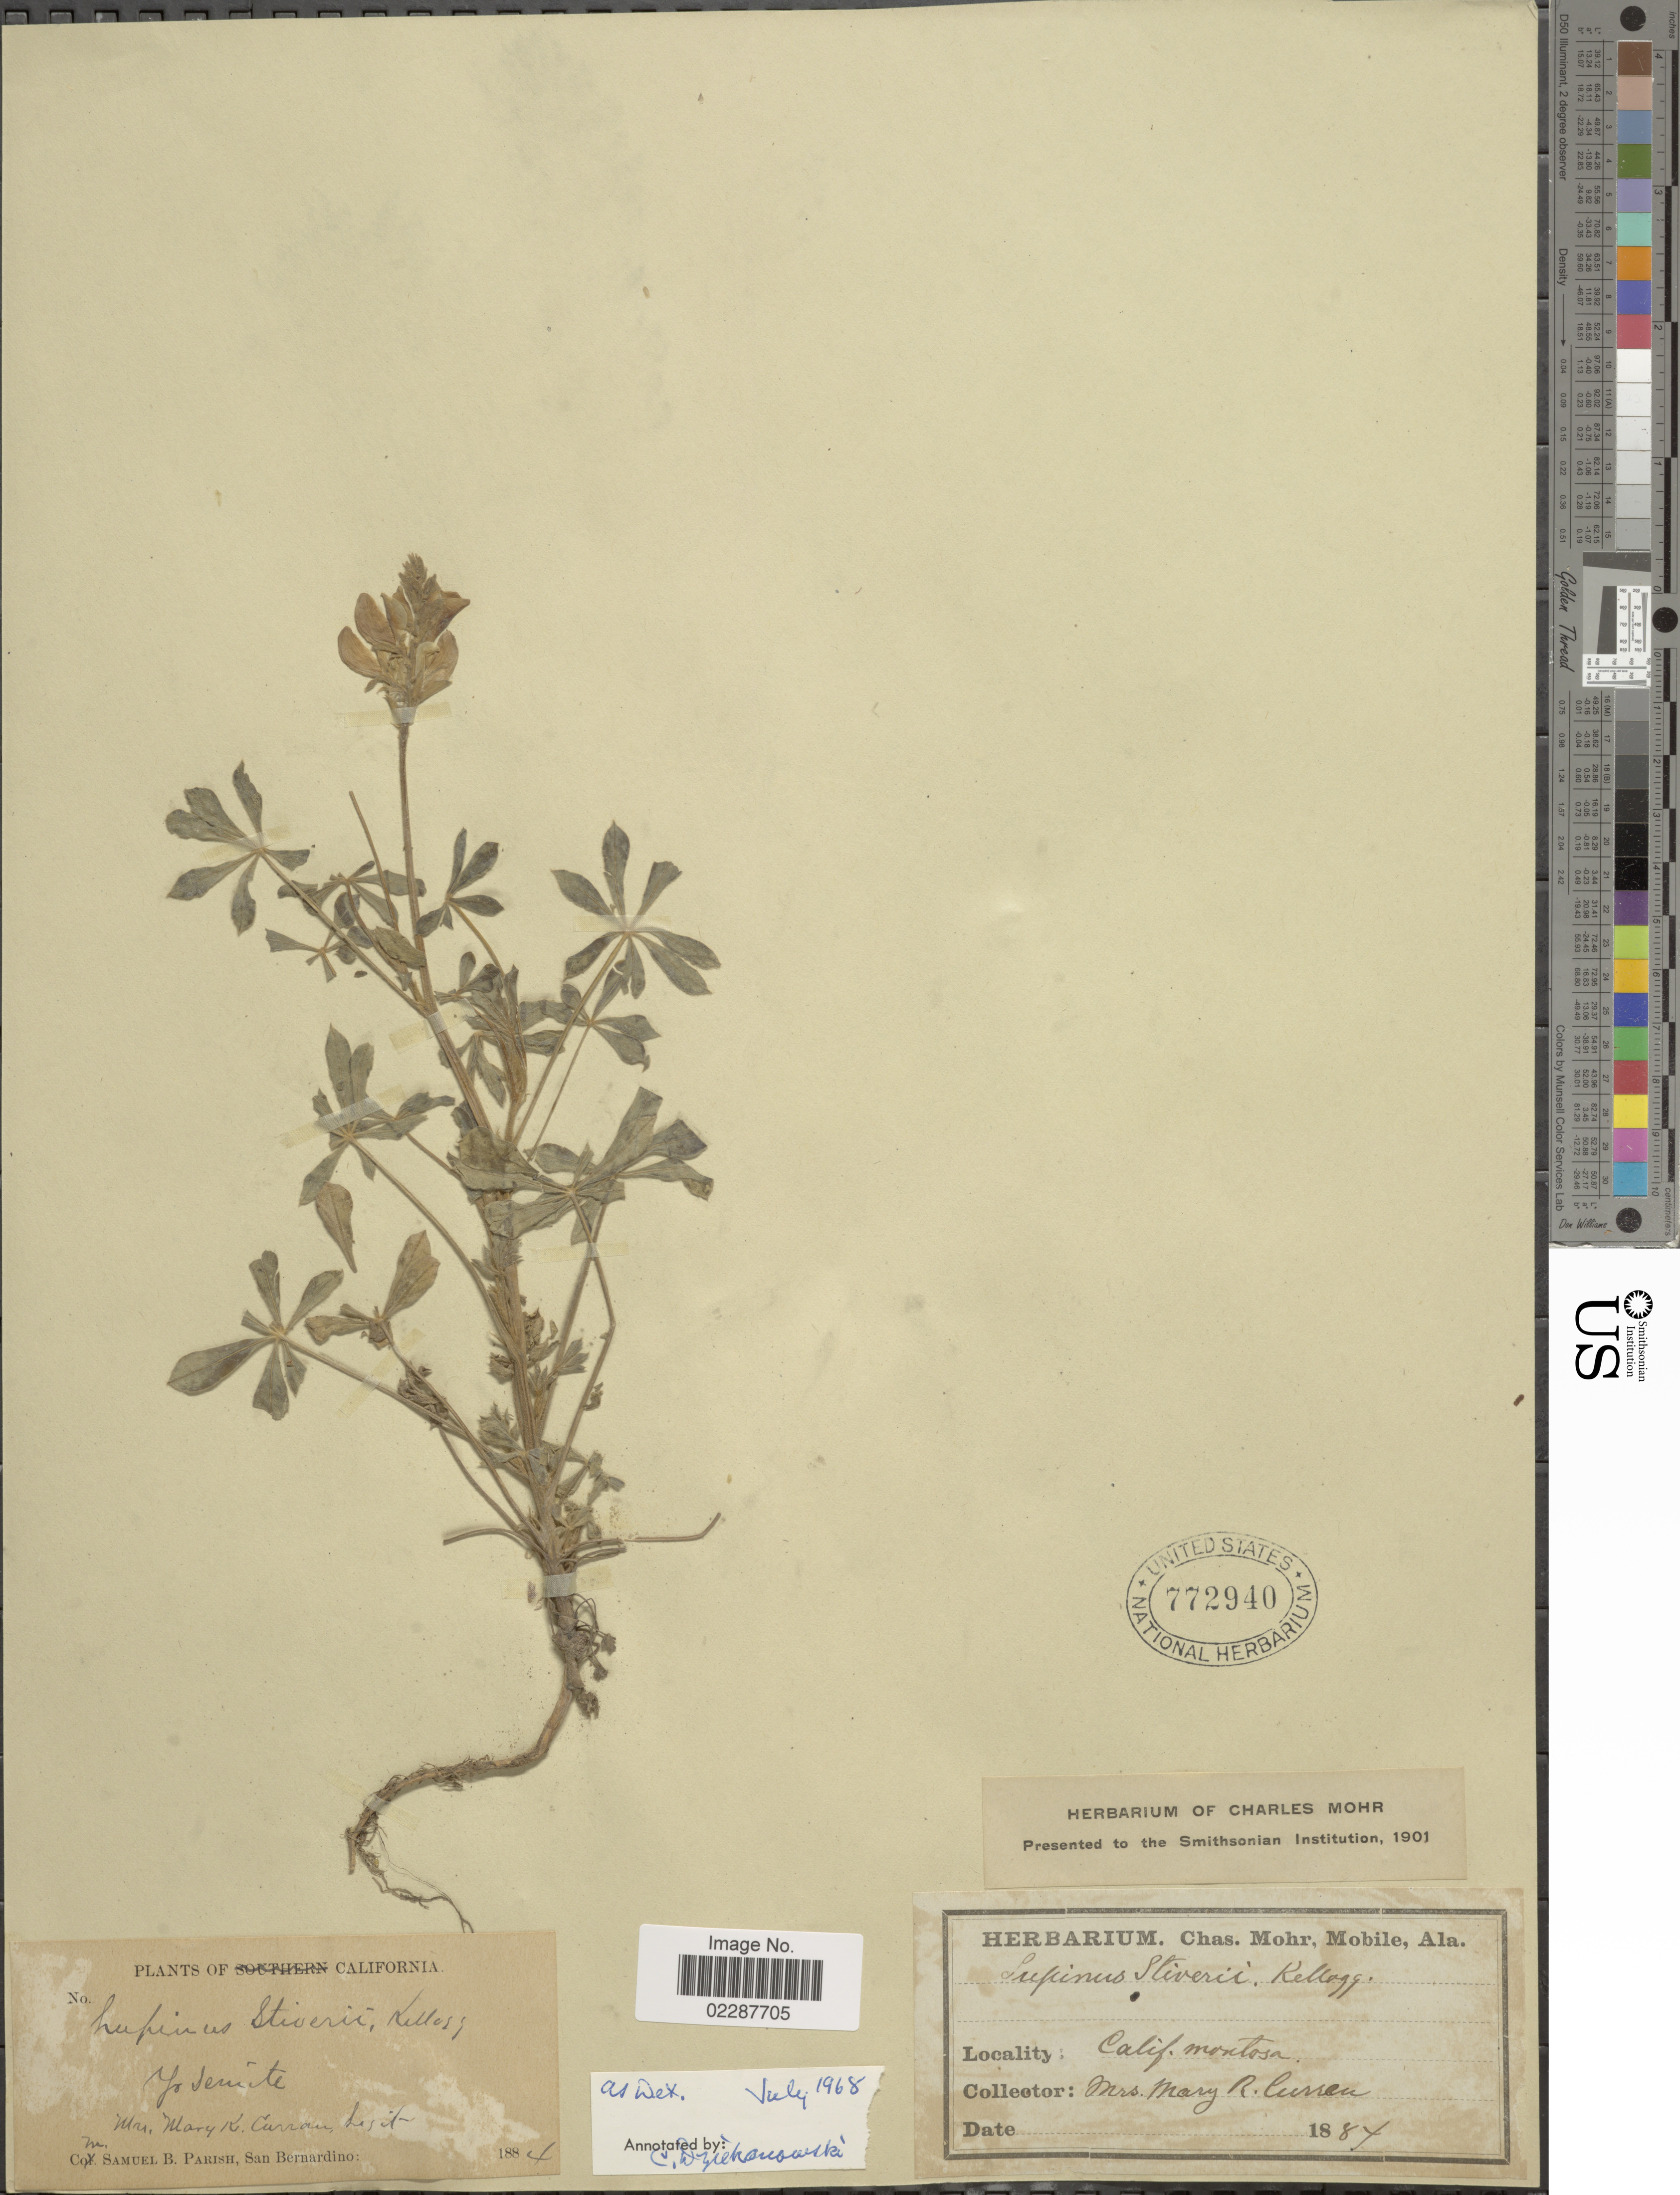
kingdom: Plantae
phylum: Tracheophyta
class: Magnoliopsida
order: Fabales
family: Fabaceae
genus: Lupinus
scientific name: Lupinus stiversii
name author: Kellogg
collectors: M. K. Curran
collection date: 1884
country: United States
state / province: California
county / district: Mariposa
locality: Yosemite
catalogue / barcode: US 772940